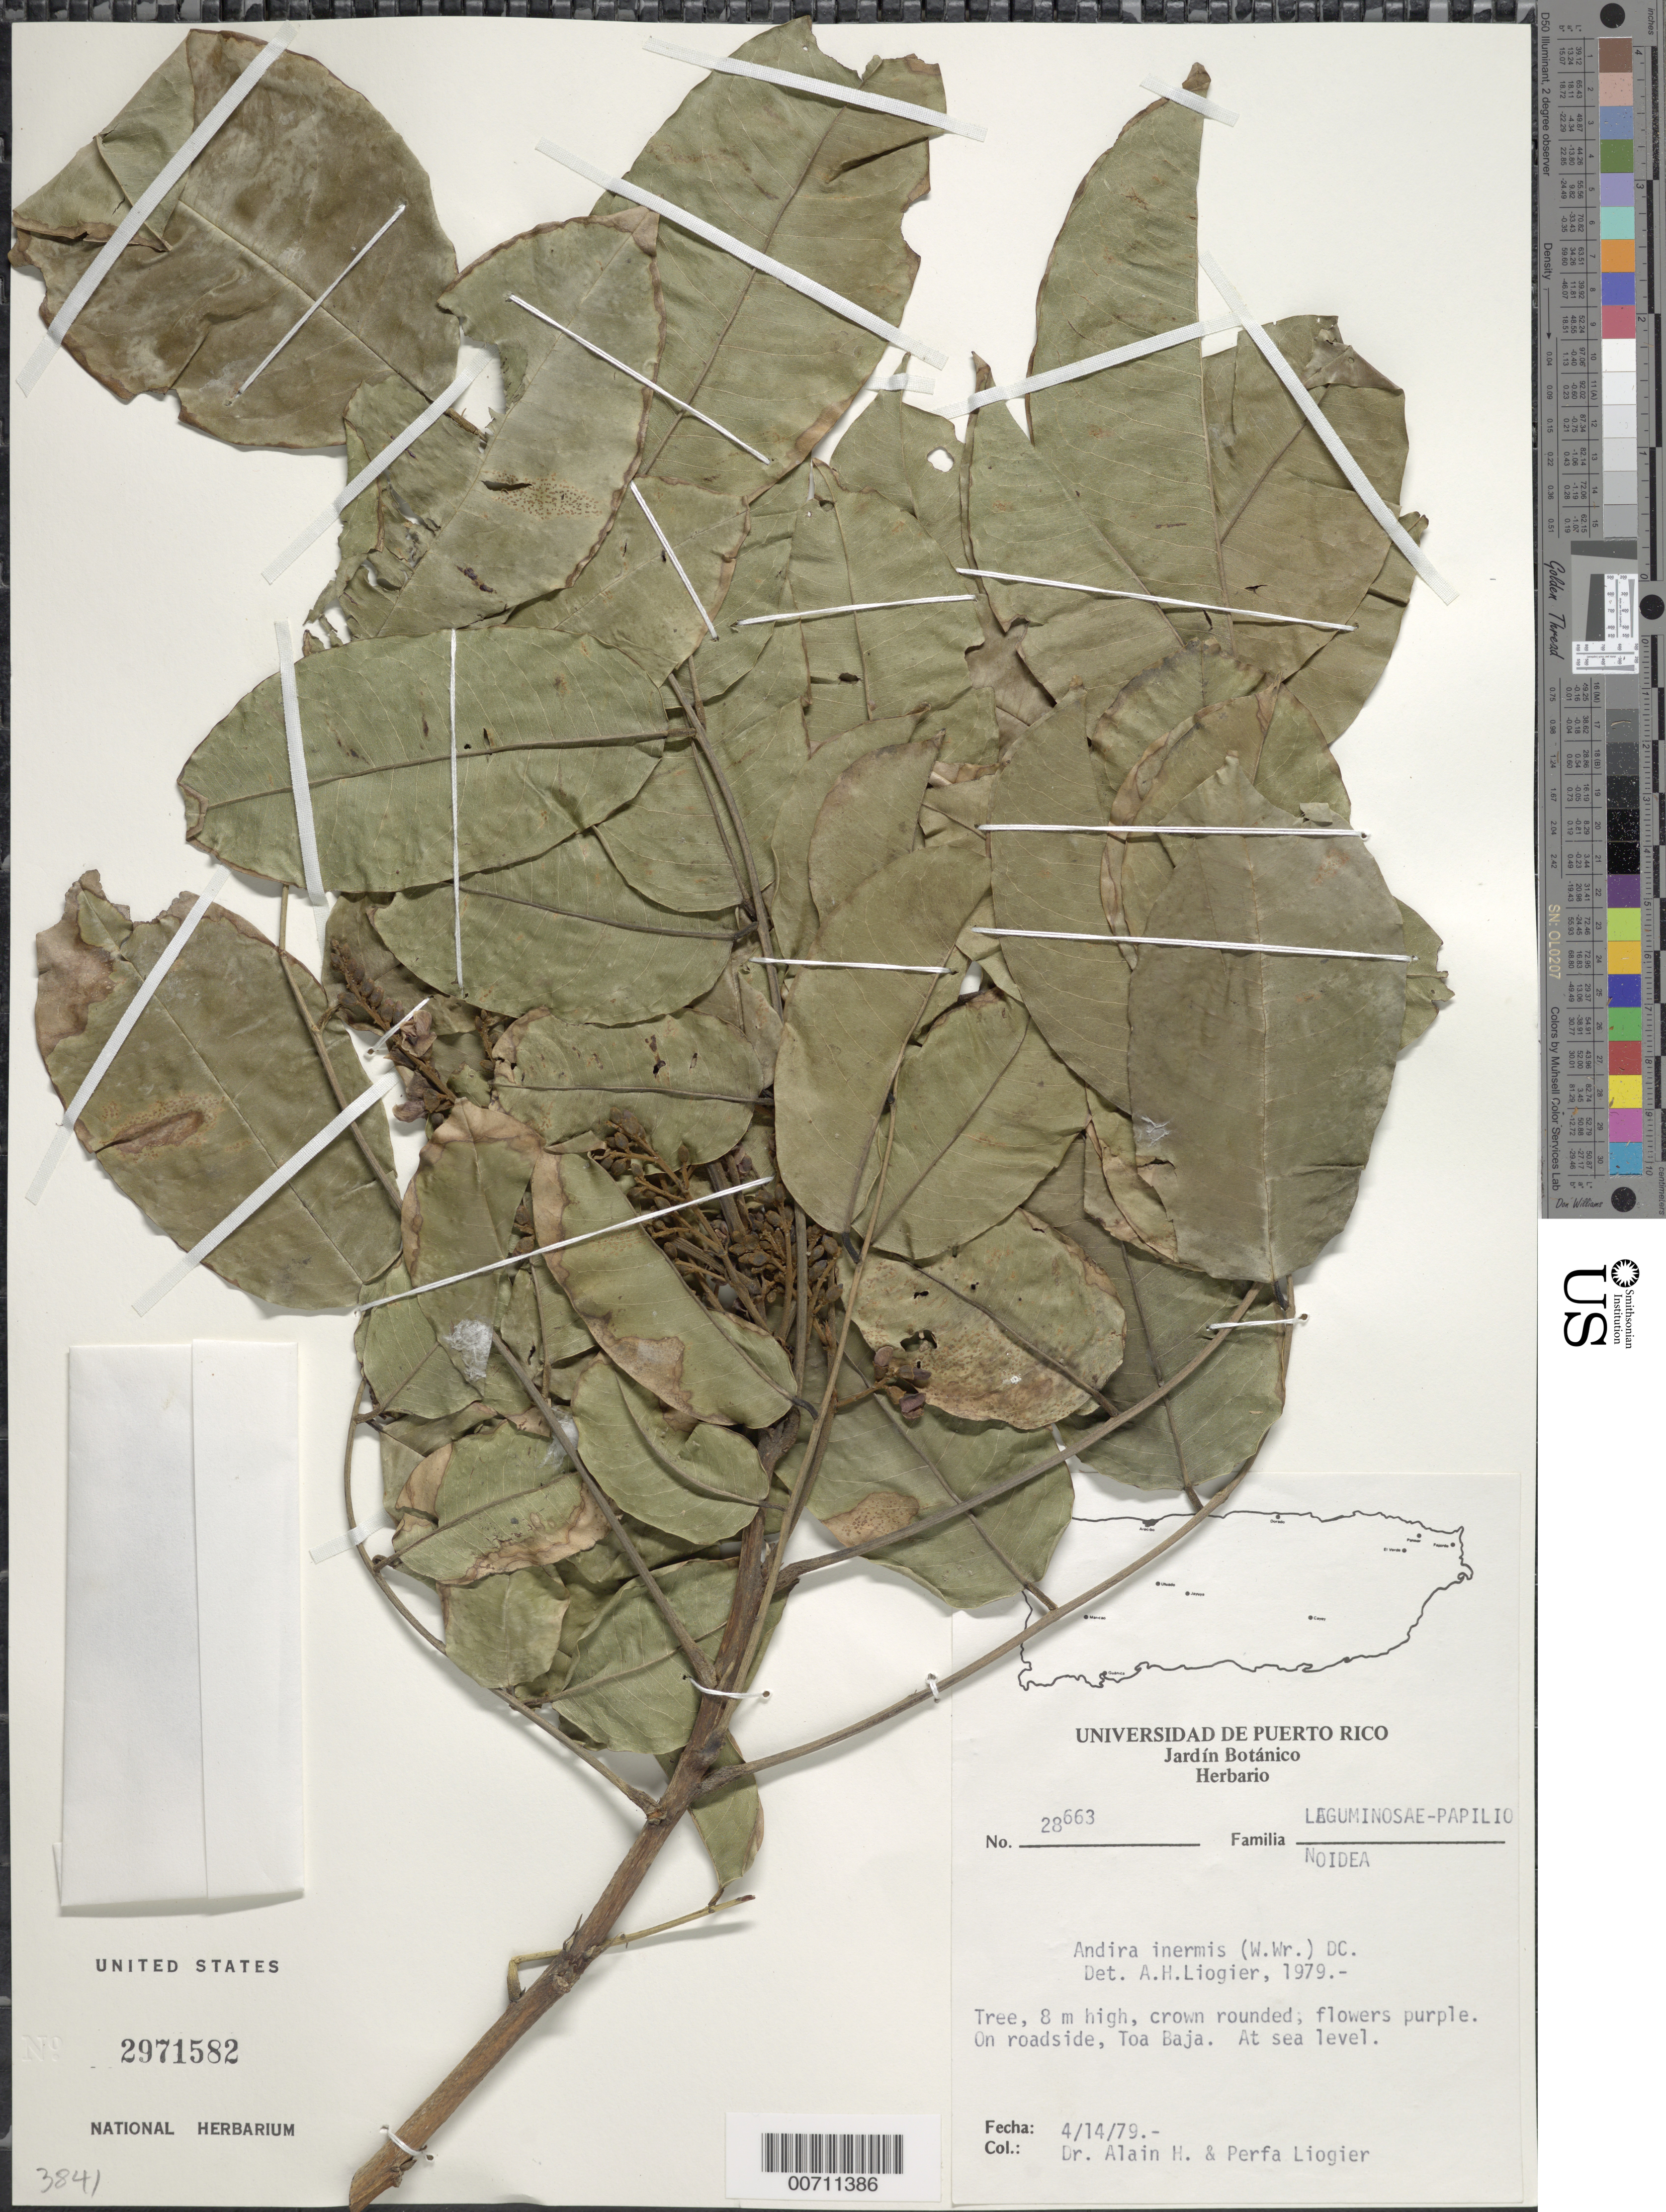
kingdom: Plantae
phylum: Tracheophyta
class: Magnoliopsida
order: Fabales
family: Fabaceae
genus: Andira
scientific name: Andira inermis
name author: (W. Wright) Kunth ex DC.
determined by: Liogier, Alain H.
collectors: A. H. Liogier & M. P. Liogier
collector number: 28663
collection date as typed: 14 Apr 1979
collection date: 1979-04-14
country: Puerto Rico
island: Greater Antilles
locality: Toa Baja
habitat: Roadside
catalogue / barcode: US 2971582